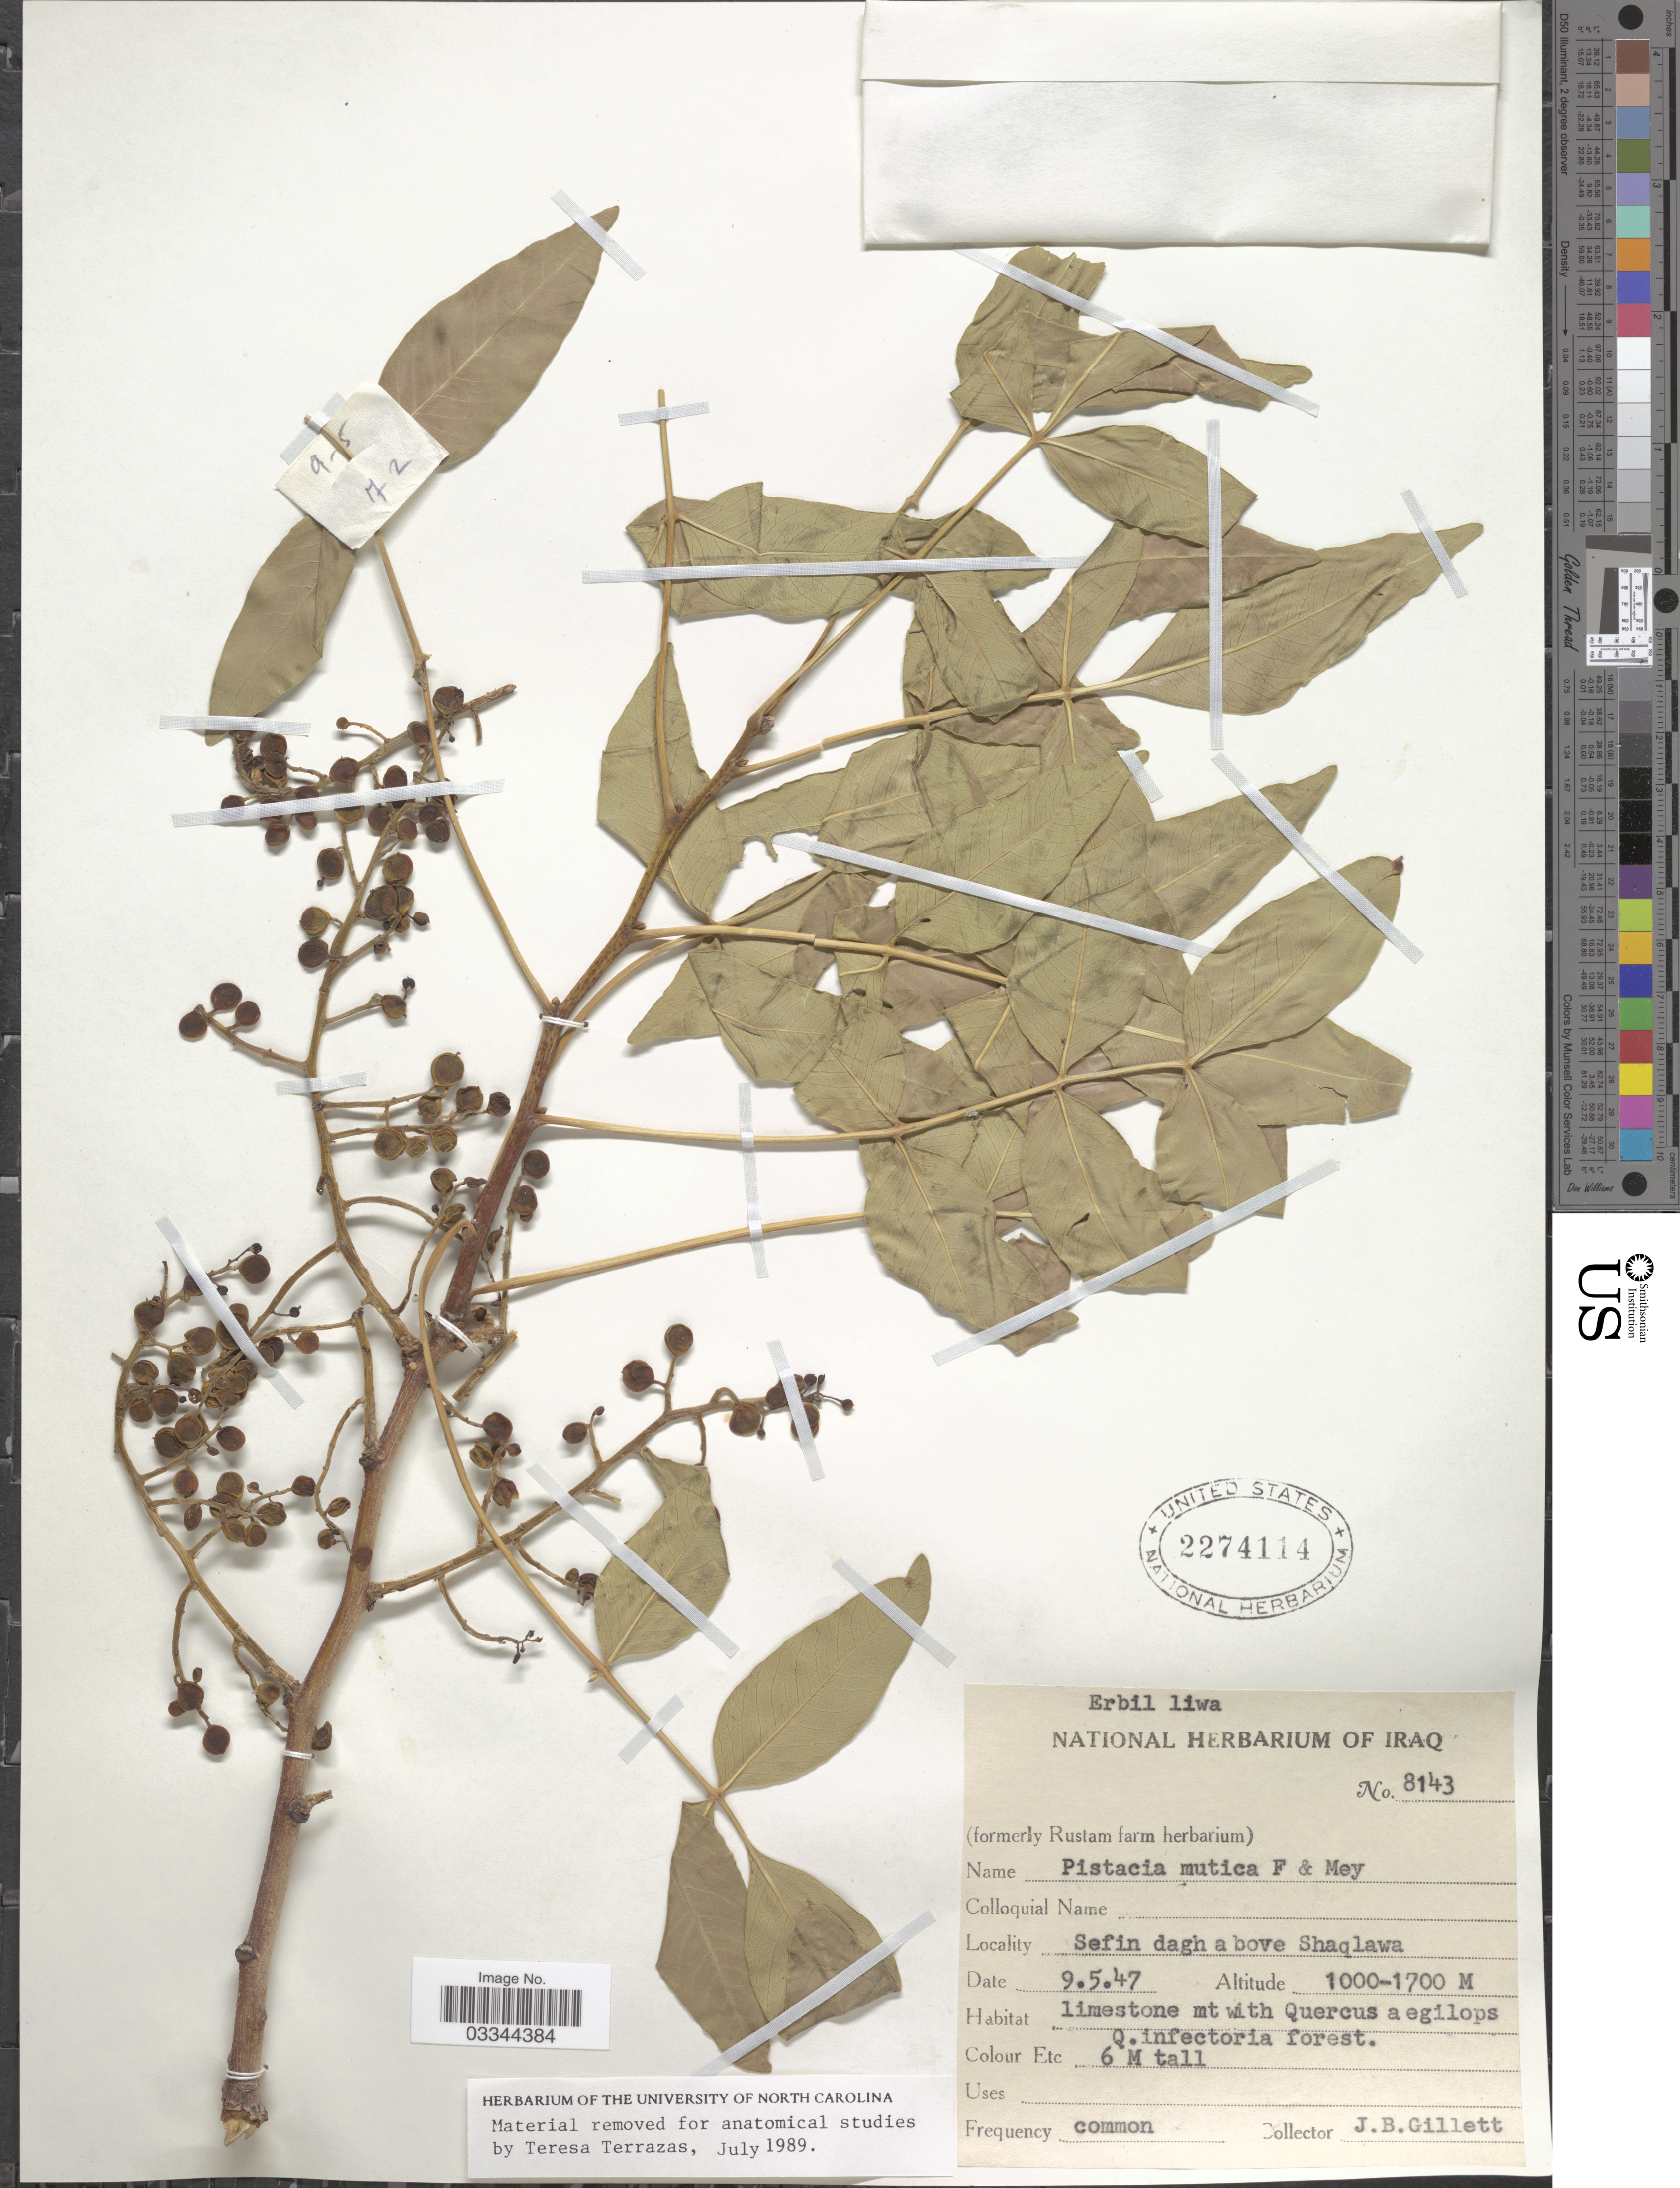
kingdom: Plantae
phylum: Tracheophyta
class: Magnoliopsida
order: Sapindales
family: Anacardiaceae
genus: Pistacia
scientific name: Pistacia mutica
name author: Fisch. & C.A. Mey.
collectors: J. B. Gillett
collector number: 8143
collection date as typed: Transcribed d/m/y: 9/5/47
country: Iraq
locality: Erbil liwa. Sefin dagh above Shaqlawa.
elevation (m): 1000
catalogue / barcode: US 2274114